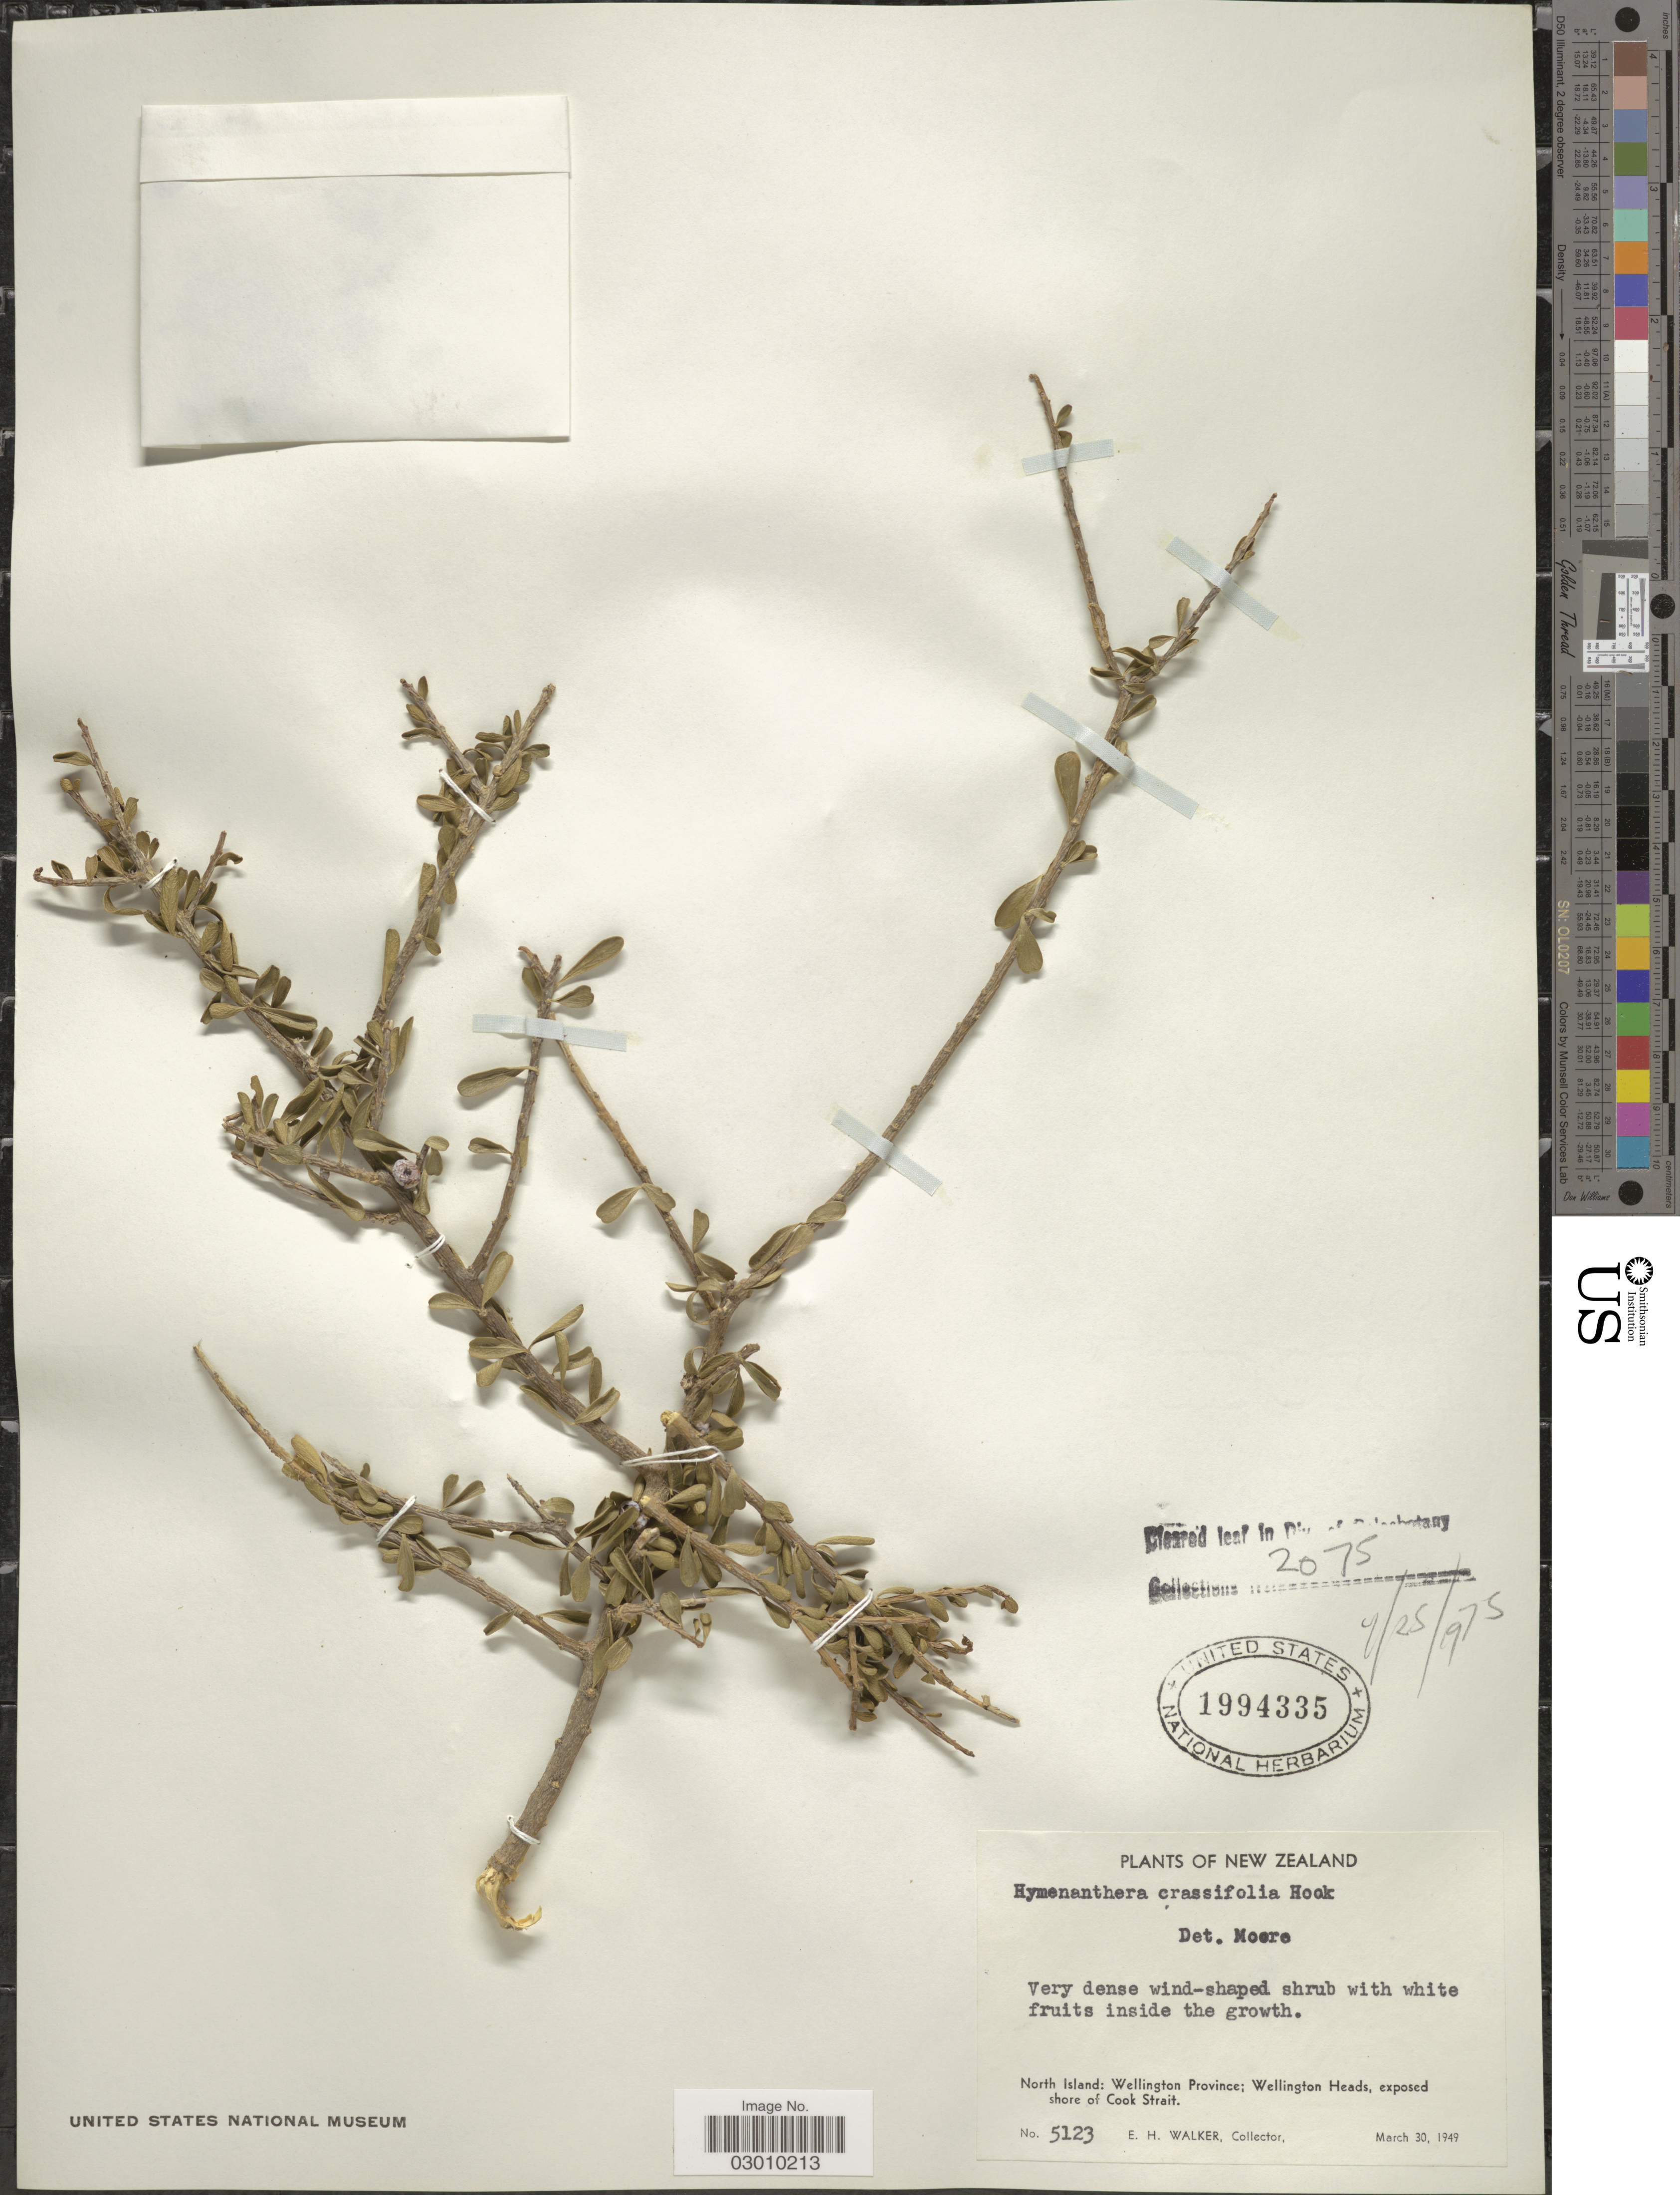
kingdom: Plantae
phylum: Tracheophyta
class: Magnoliopsida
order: Malpighiales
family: Violaceae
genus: Melicytus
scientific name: Melicytus crassifolius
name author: (Hook. f.) Garn.-Jones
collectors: E. H. Walker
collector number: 5123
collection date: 1949-03-30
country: New Zealand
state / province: Wellington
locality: North Island: Wellington Heads, exposed shore of Cook Strait.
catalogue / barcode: US 1994335